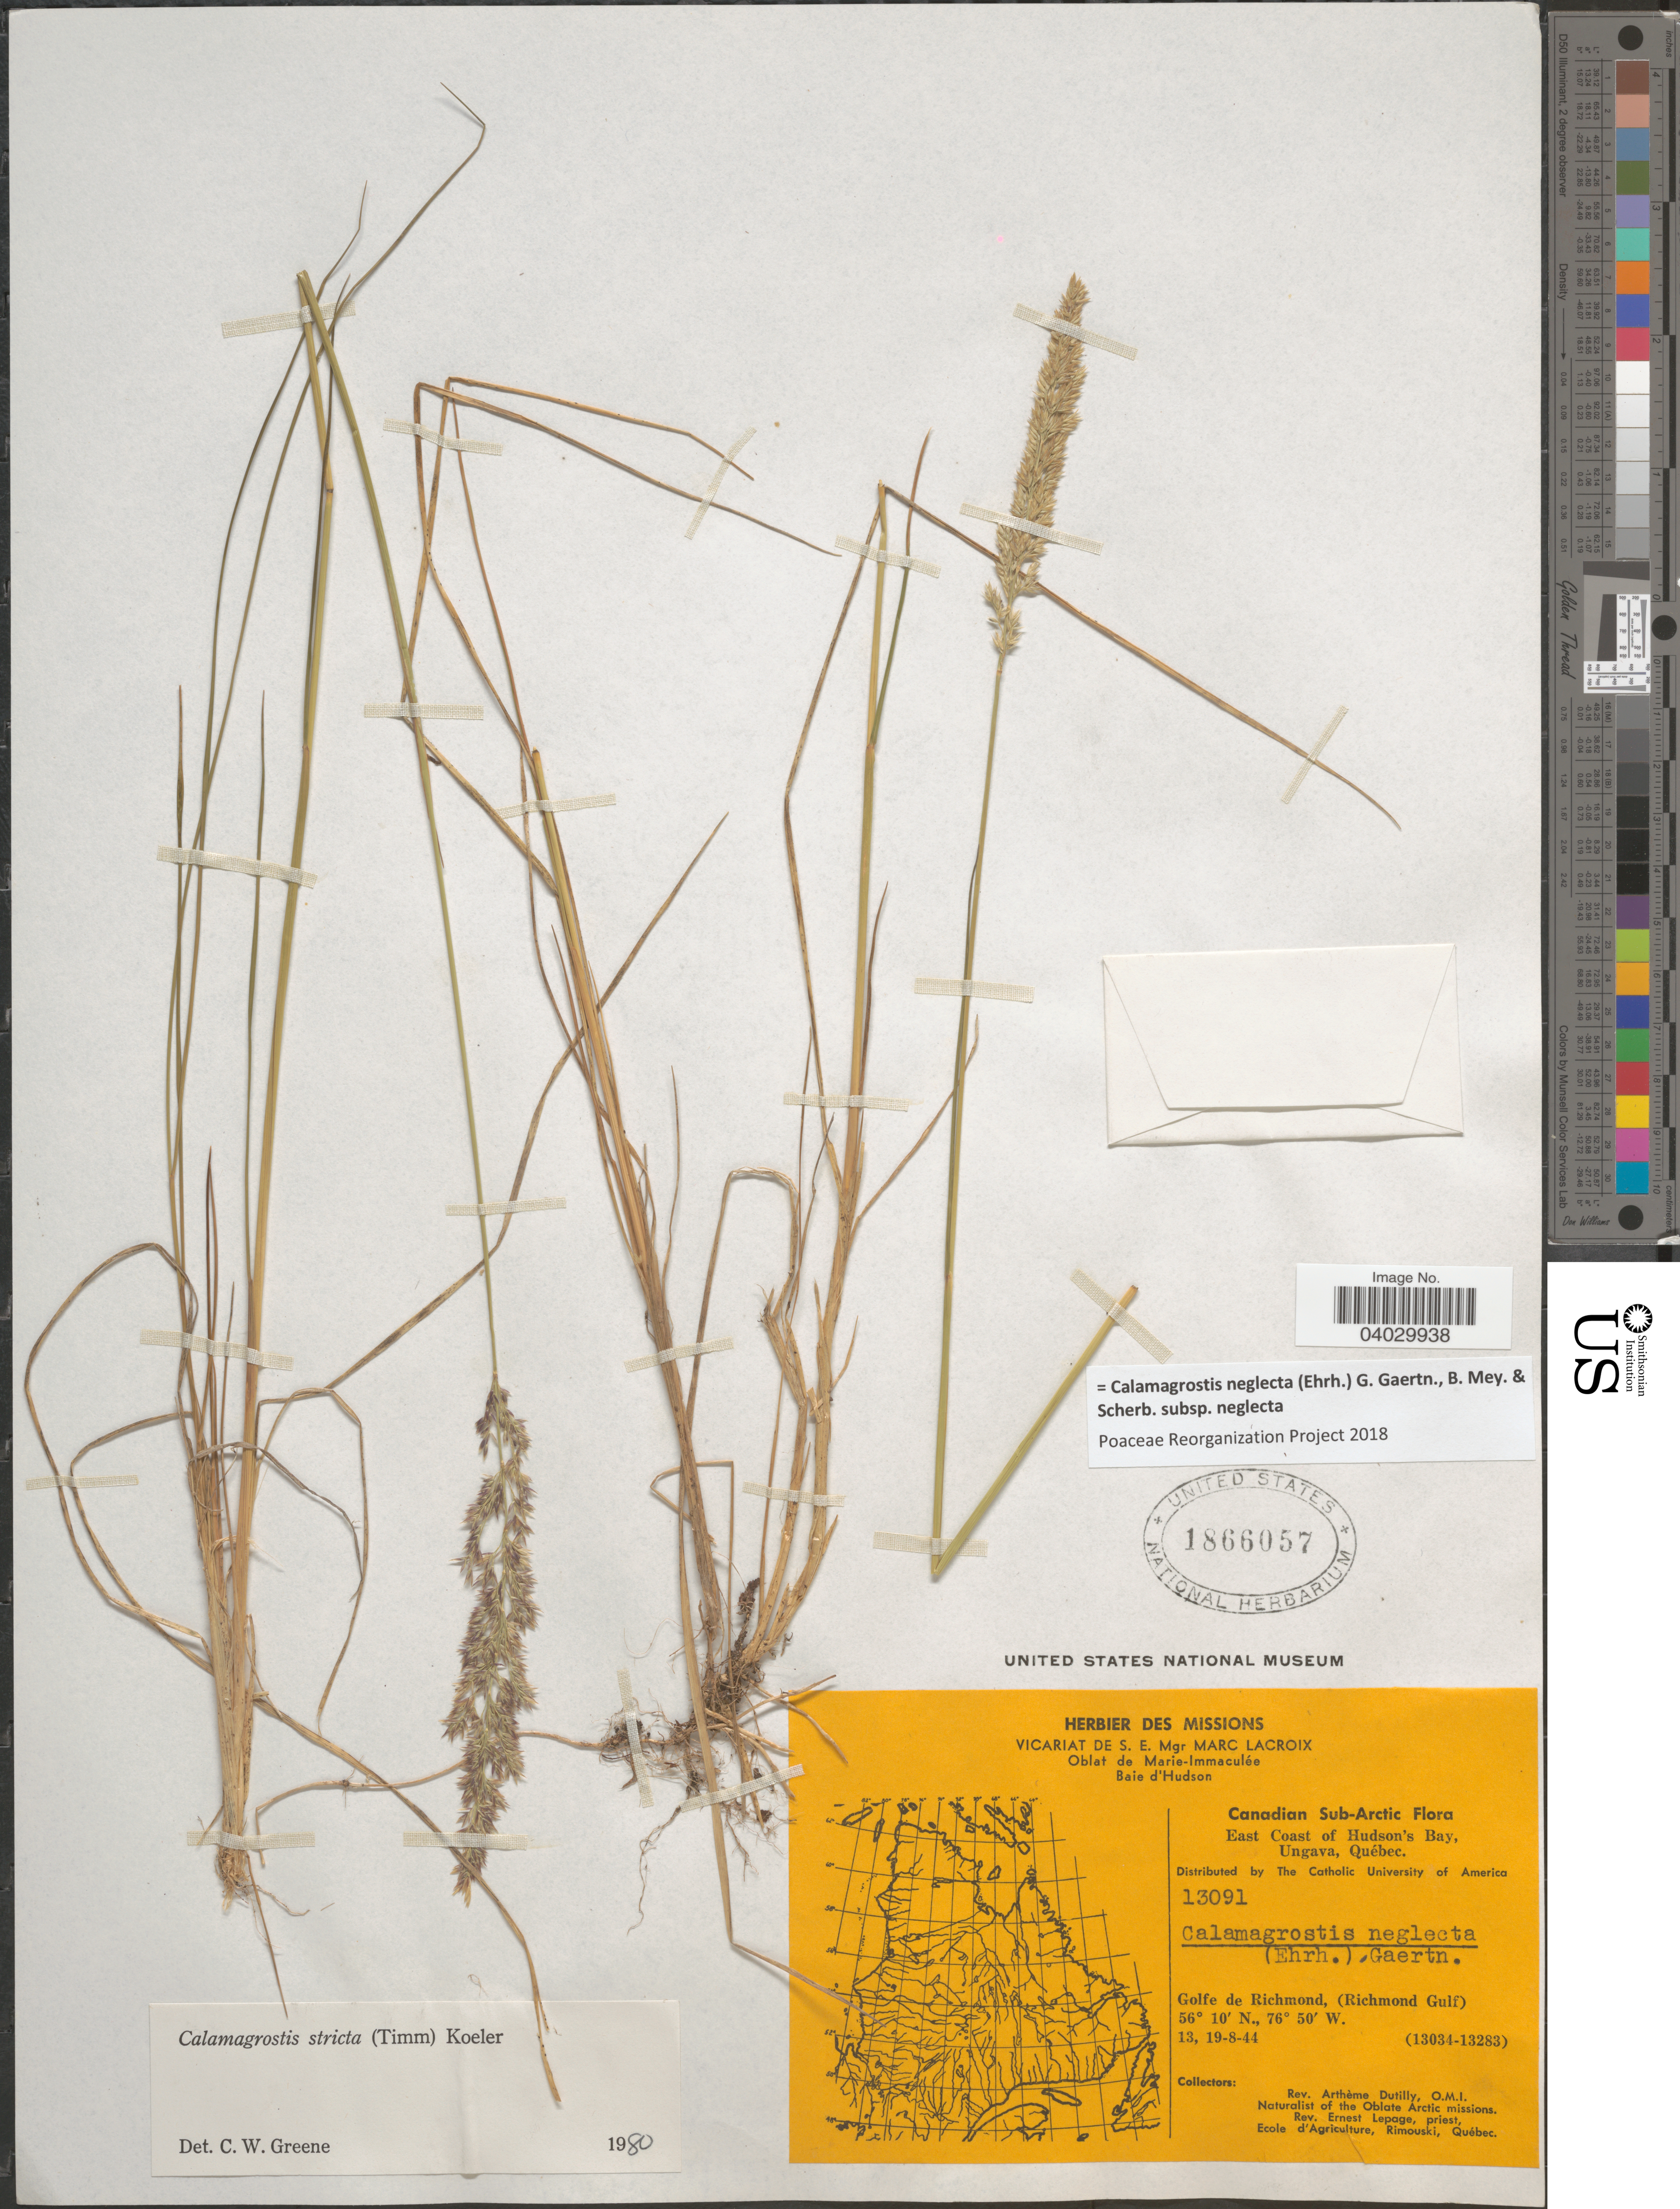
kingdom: Plantae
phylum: Tracheophyta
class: Liliopsida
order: Poales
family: Poaceae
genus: Calamagrostis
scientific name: Calamagrostis neglecta subsp. neglecta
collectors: A. Dutilly & E. Lepage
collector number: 13091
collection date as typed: Transcribed d/m/y: 13/8/44 to 19/8/44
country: Canada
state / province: Quebec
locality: Canadian Sub-Arctic. East Coast of Hudson's Bay, Ungava. Golfe de Richmond, (Richmond Gulf).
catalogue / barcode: US 1866057